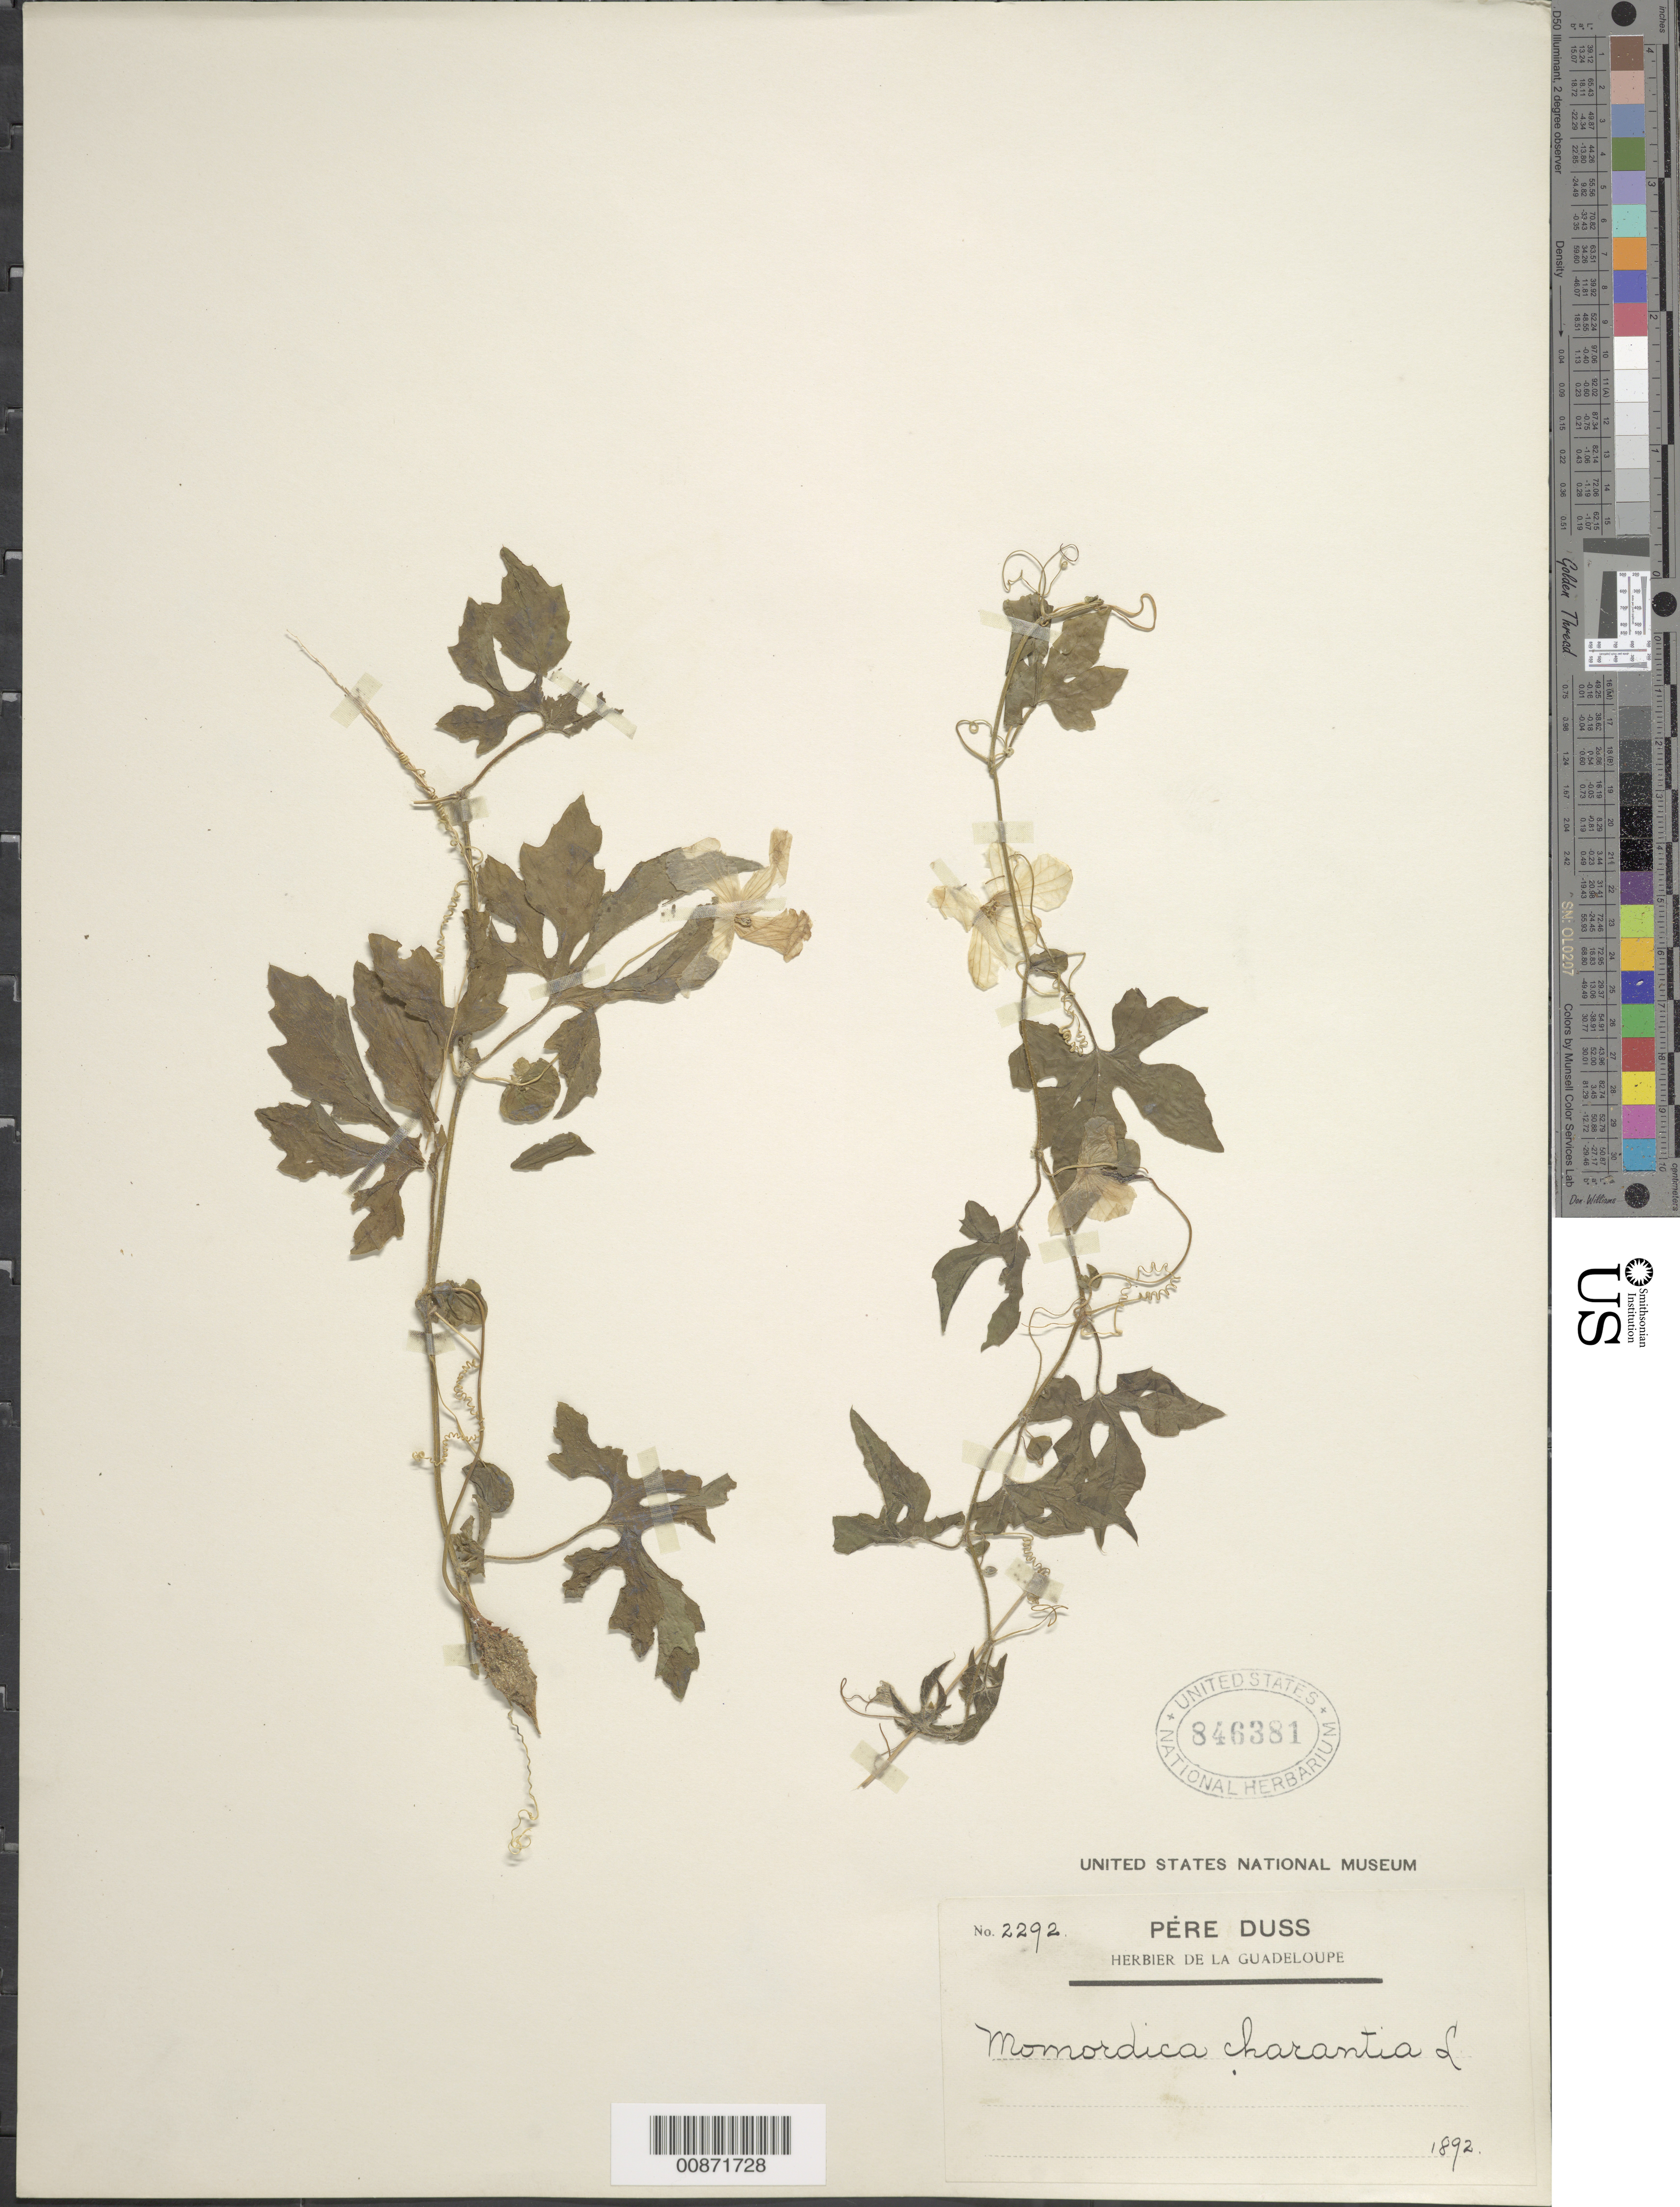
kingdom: Plantae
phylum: Tracheophyta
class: Magnoliopsida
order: Cucurbitales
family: Cucurbitaceae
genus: Momordica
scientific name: Momordica charantia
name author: L.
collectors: Père Duss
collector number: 2292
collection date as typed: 1892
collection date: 1892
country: Guadeloupe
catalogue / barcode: US 846381